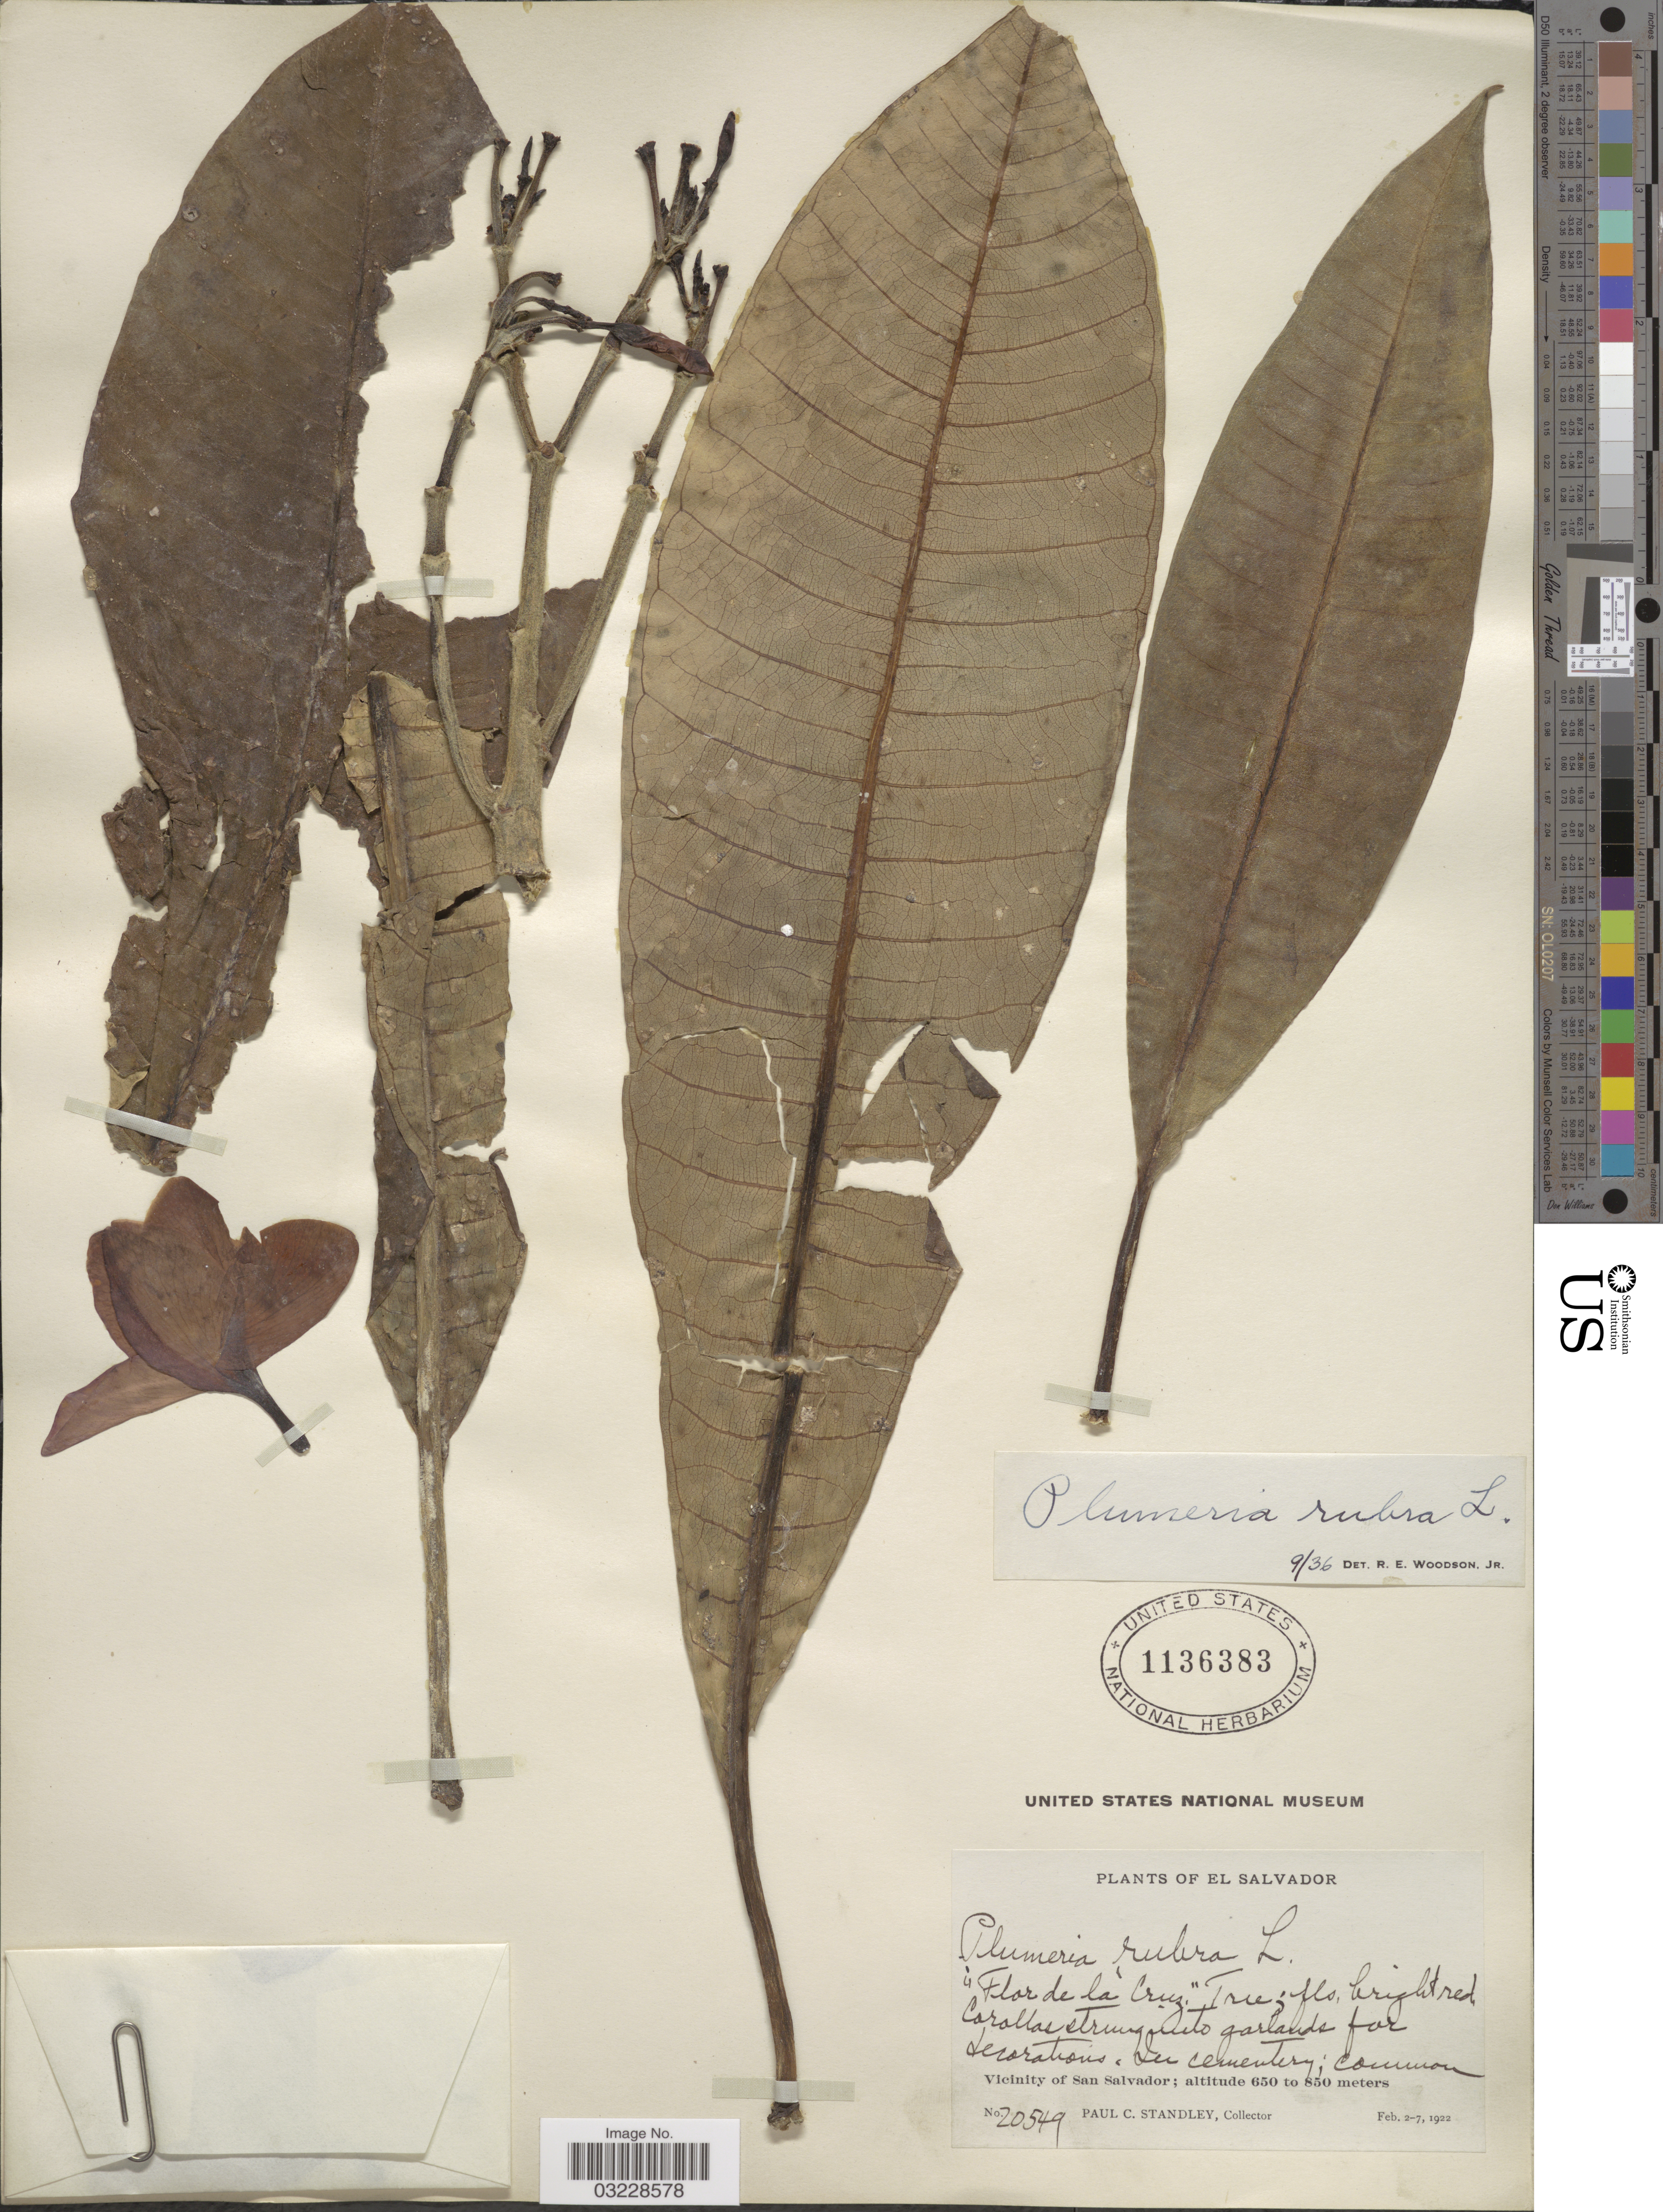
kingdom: Plantae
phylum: Tracheophyta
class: Magnoliopsida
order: Gentianales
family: Apocynaceae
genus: Plumeria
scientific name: Plumeria rubra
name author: L.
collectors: P. C. Standley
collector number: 20549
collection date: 1922-02-02/1922-02-07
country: El Salvador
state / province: San Salvador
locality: Vicinity of San Salvador.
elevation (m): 650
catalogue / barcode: US 1136383